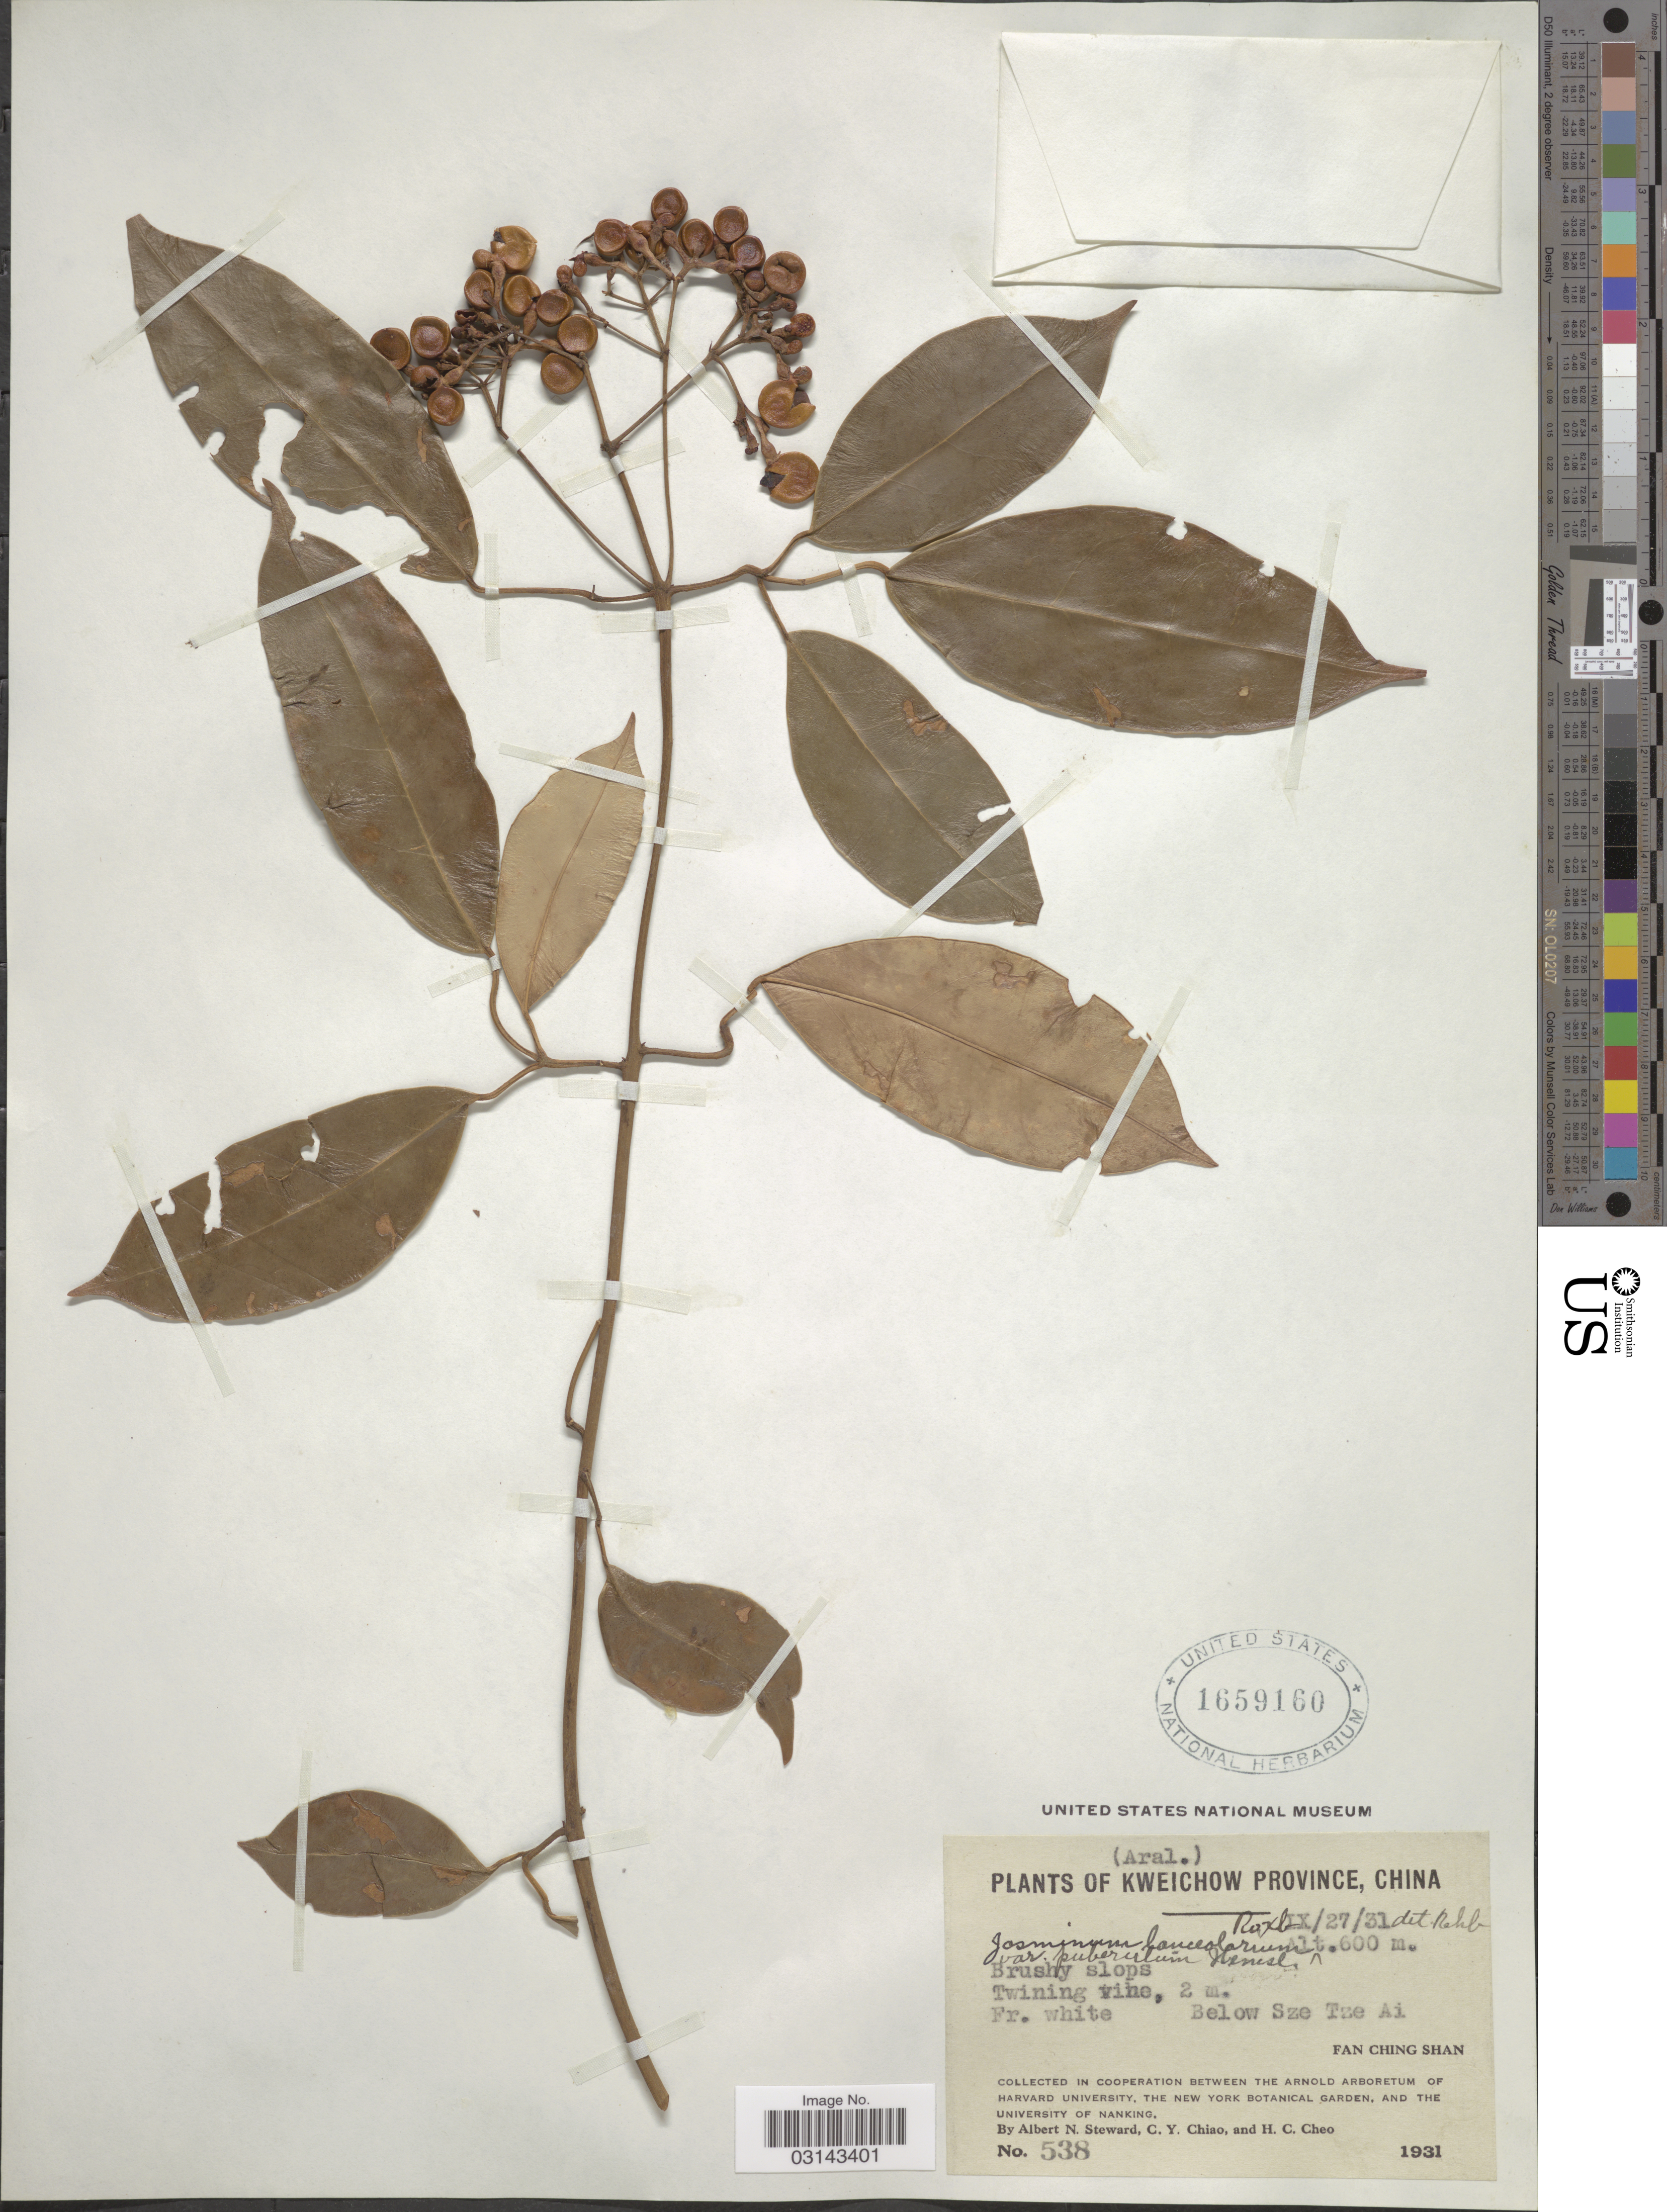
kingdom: Plantae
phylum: Tracheophyta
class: Magnoliopsida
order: Lamiales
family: Oleaceae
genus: Jasminum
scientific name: Jasminum lanceolarium var. puberulum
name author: Hemsl.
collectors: A. N. Steward, C. Y. Chiao & H. Cheo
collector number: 538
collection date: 1931-09-27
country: China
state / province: Guizhou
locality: Kweichow Province. Below Sze Tze Ai. Fan Ching Shan.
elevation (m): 600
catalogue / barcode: US 1659160